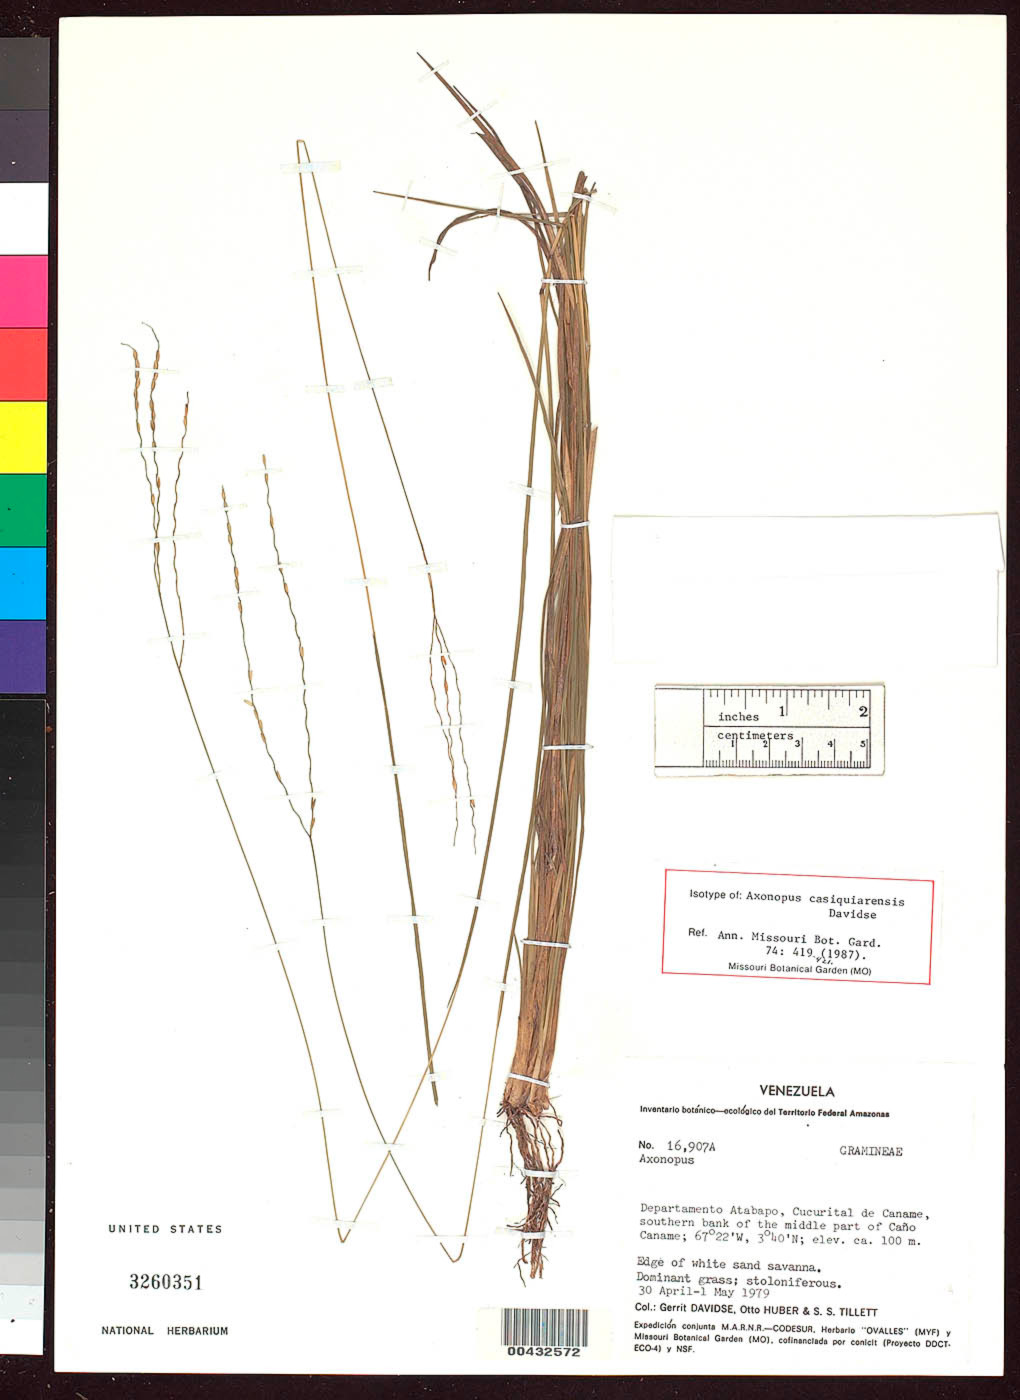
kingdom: Plantae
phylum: Tracheophyta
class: Liliopsida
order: Poales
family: Poaceae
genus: Axonopus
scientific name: Axonopus casiquiarensis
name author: Davidse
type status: Isotype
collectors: G. Davidse, O. Huber & S. S. Tillett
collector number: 16907 a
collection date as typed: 30 Apr 1979 to 01 May 1979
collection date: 1979-04-30/1979-05-01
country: Venezuela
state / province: Amazonas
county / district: Atabapo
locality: Departamento Atabapo, Cucurital de Caname, southern bank of middle part of Caño Caname.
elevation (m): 100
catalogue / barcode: US 3260351